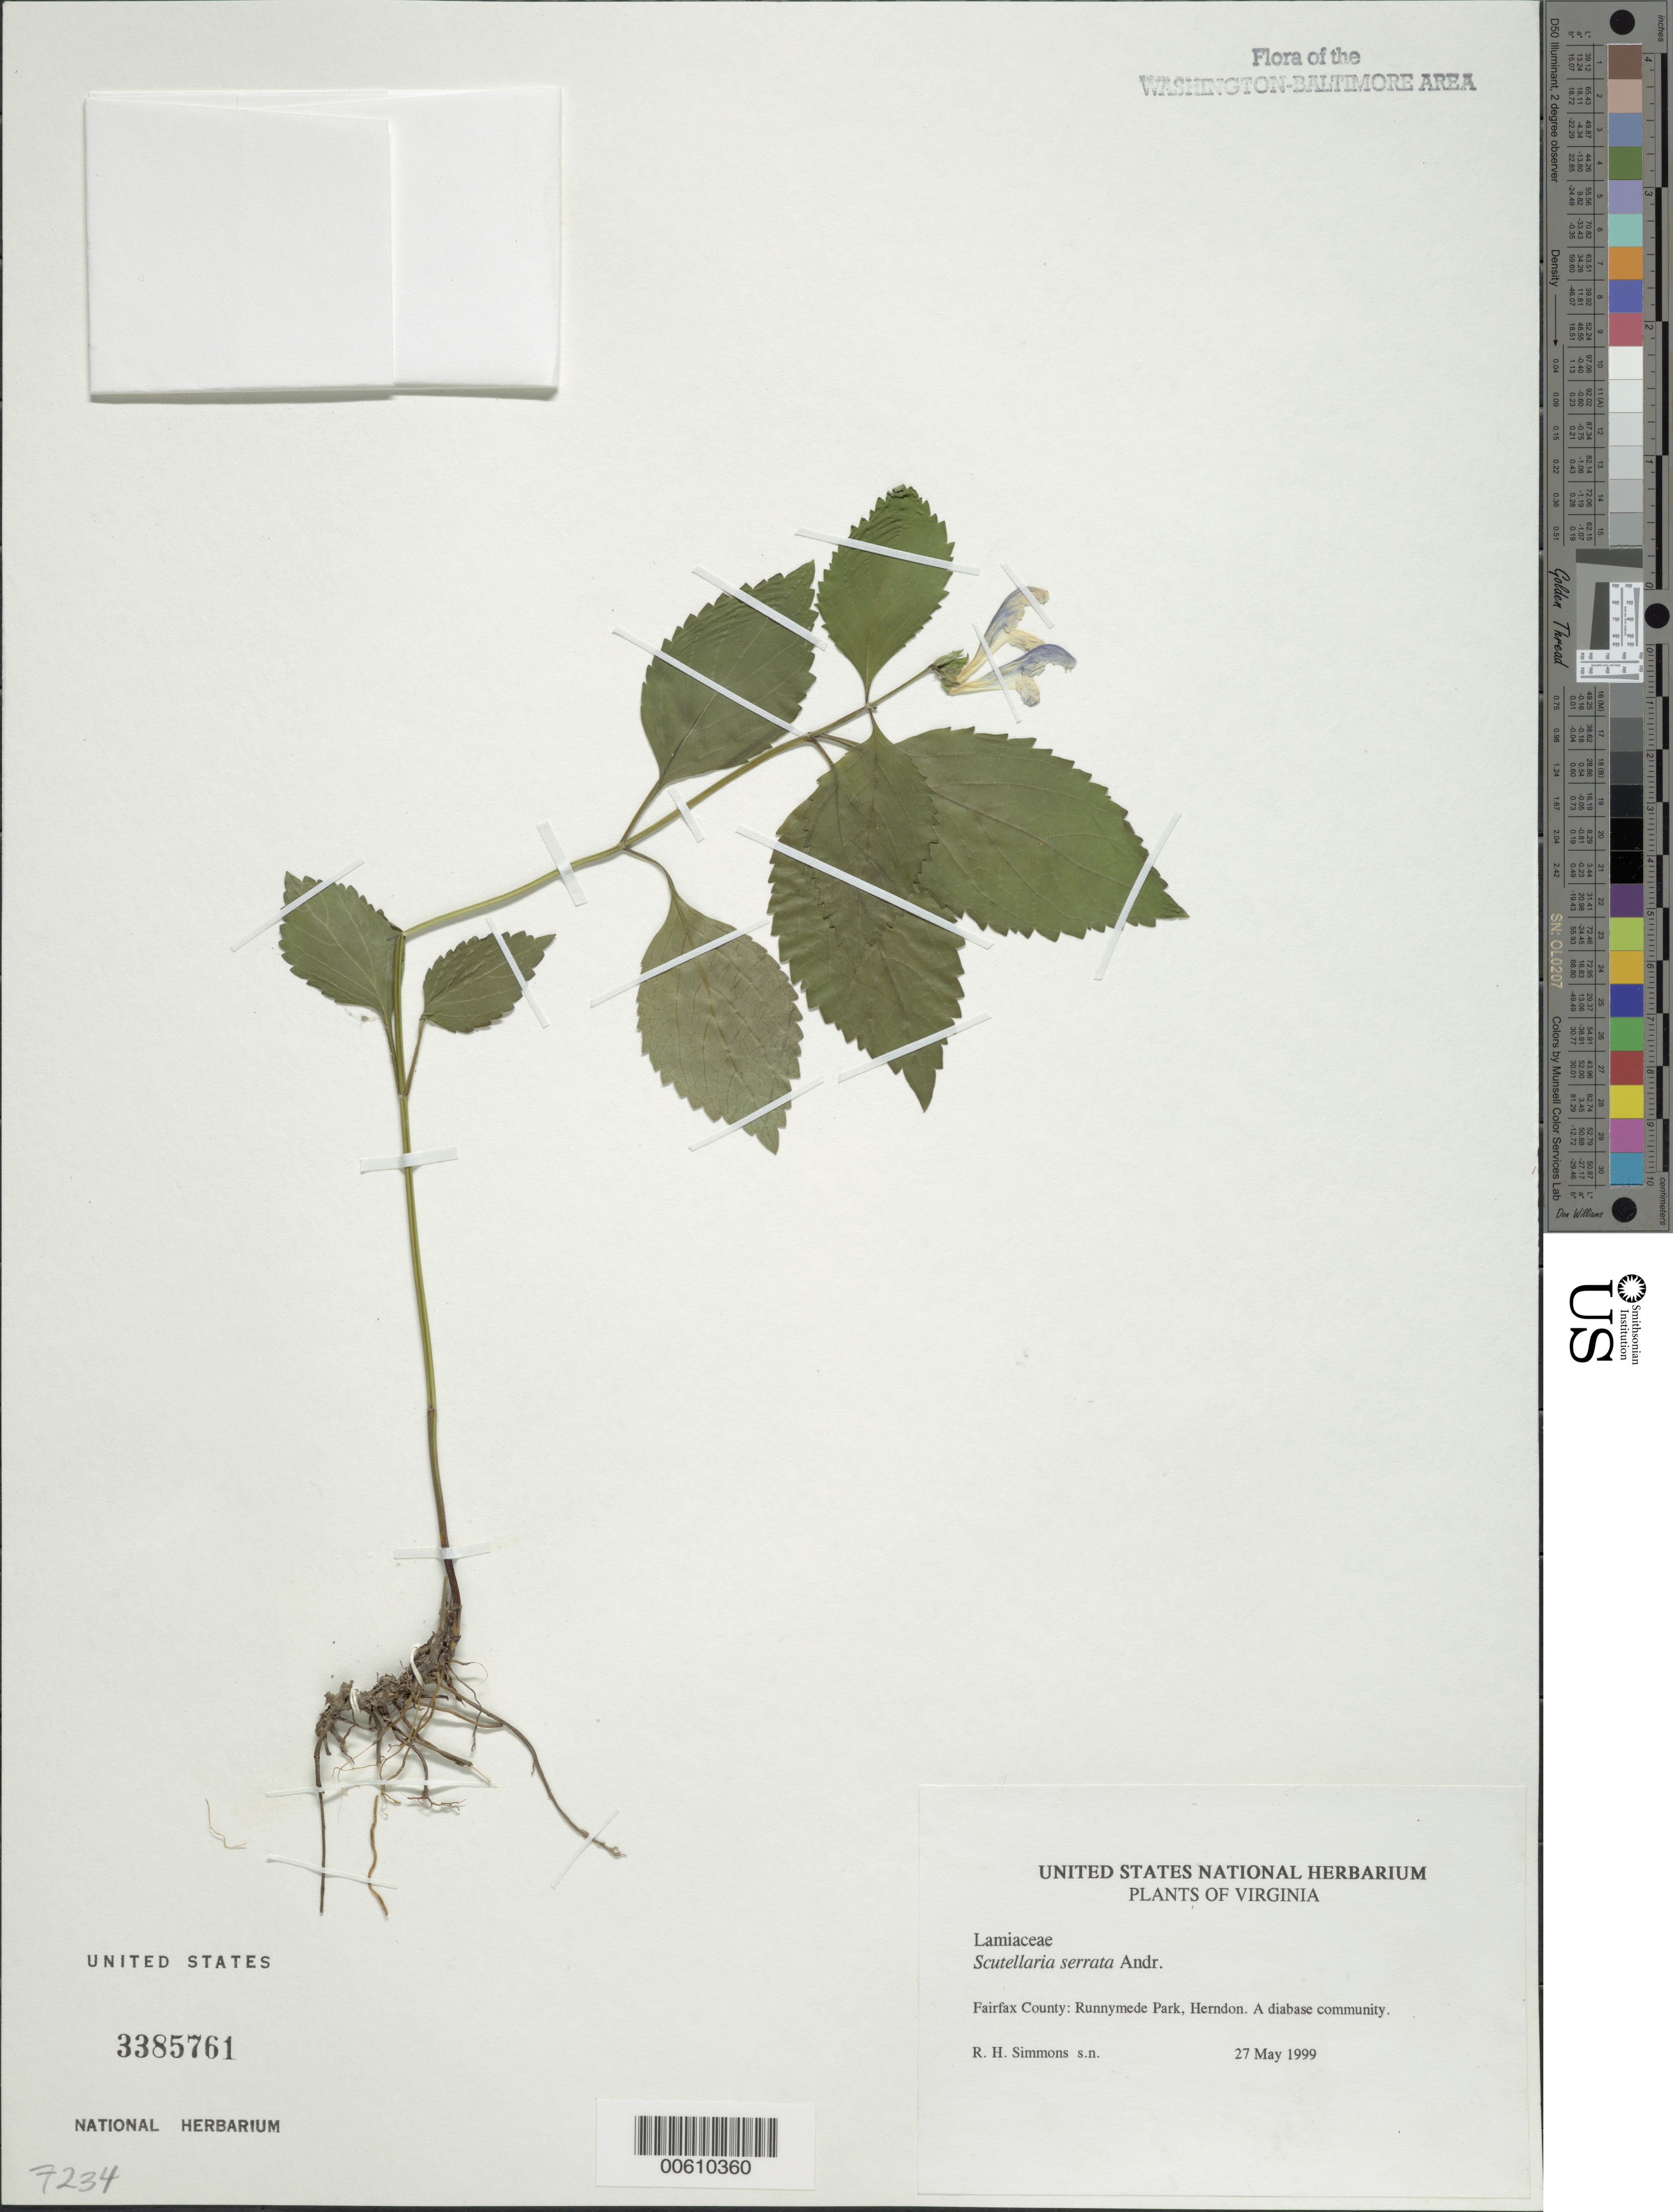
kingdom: Plantae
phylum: Tracheophyta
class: Magnoliopsida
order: Lamiales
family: Lamiaceae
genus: Scutellaria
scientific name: Scutellaria serrata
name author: Andrews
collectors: R. H. Simmons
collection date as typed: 27 May 1999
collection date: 1999-05-27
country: United States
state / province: Virginia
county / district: Fairfax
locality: Runnymede Park, Herndon.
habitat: A diabase community.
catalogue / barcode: US 3885761